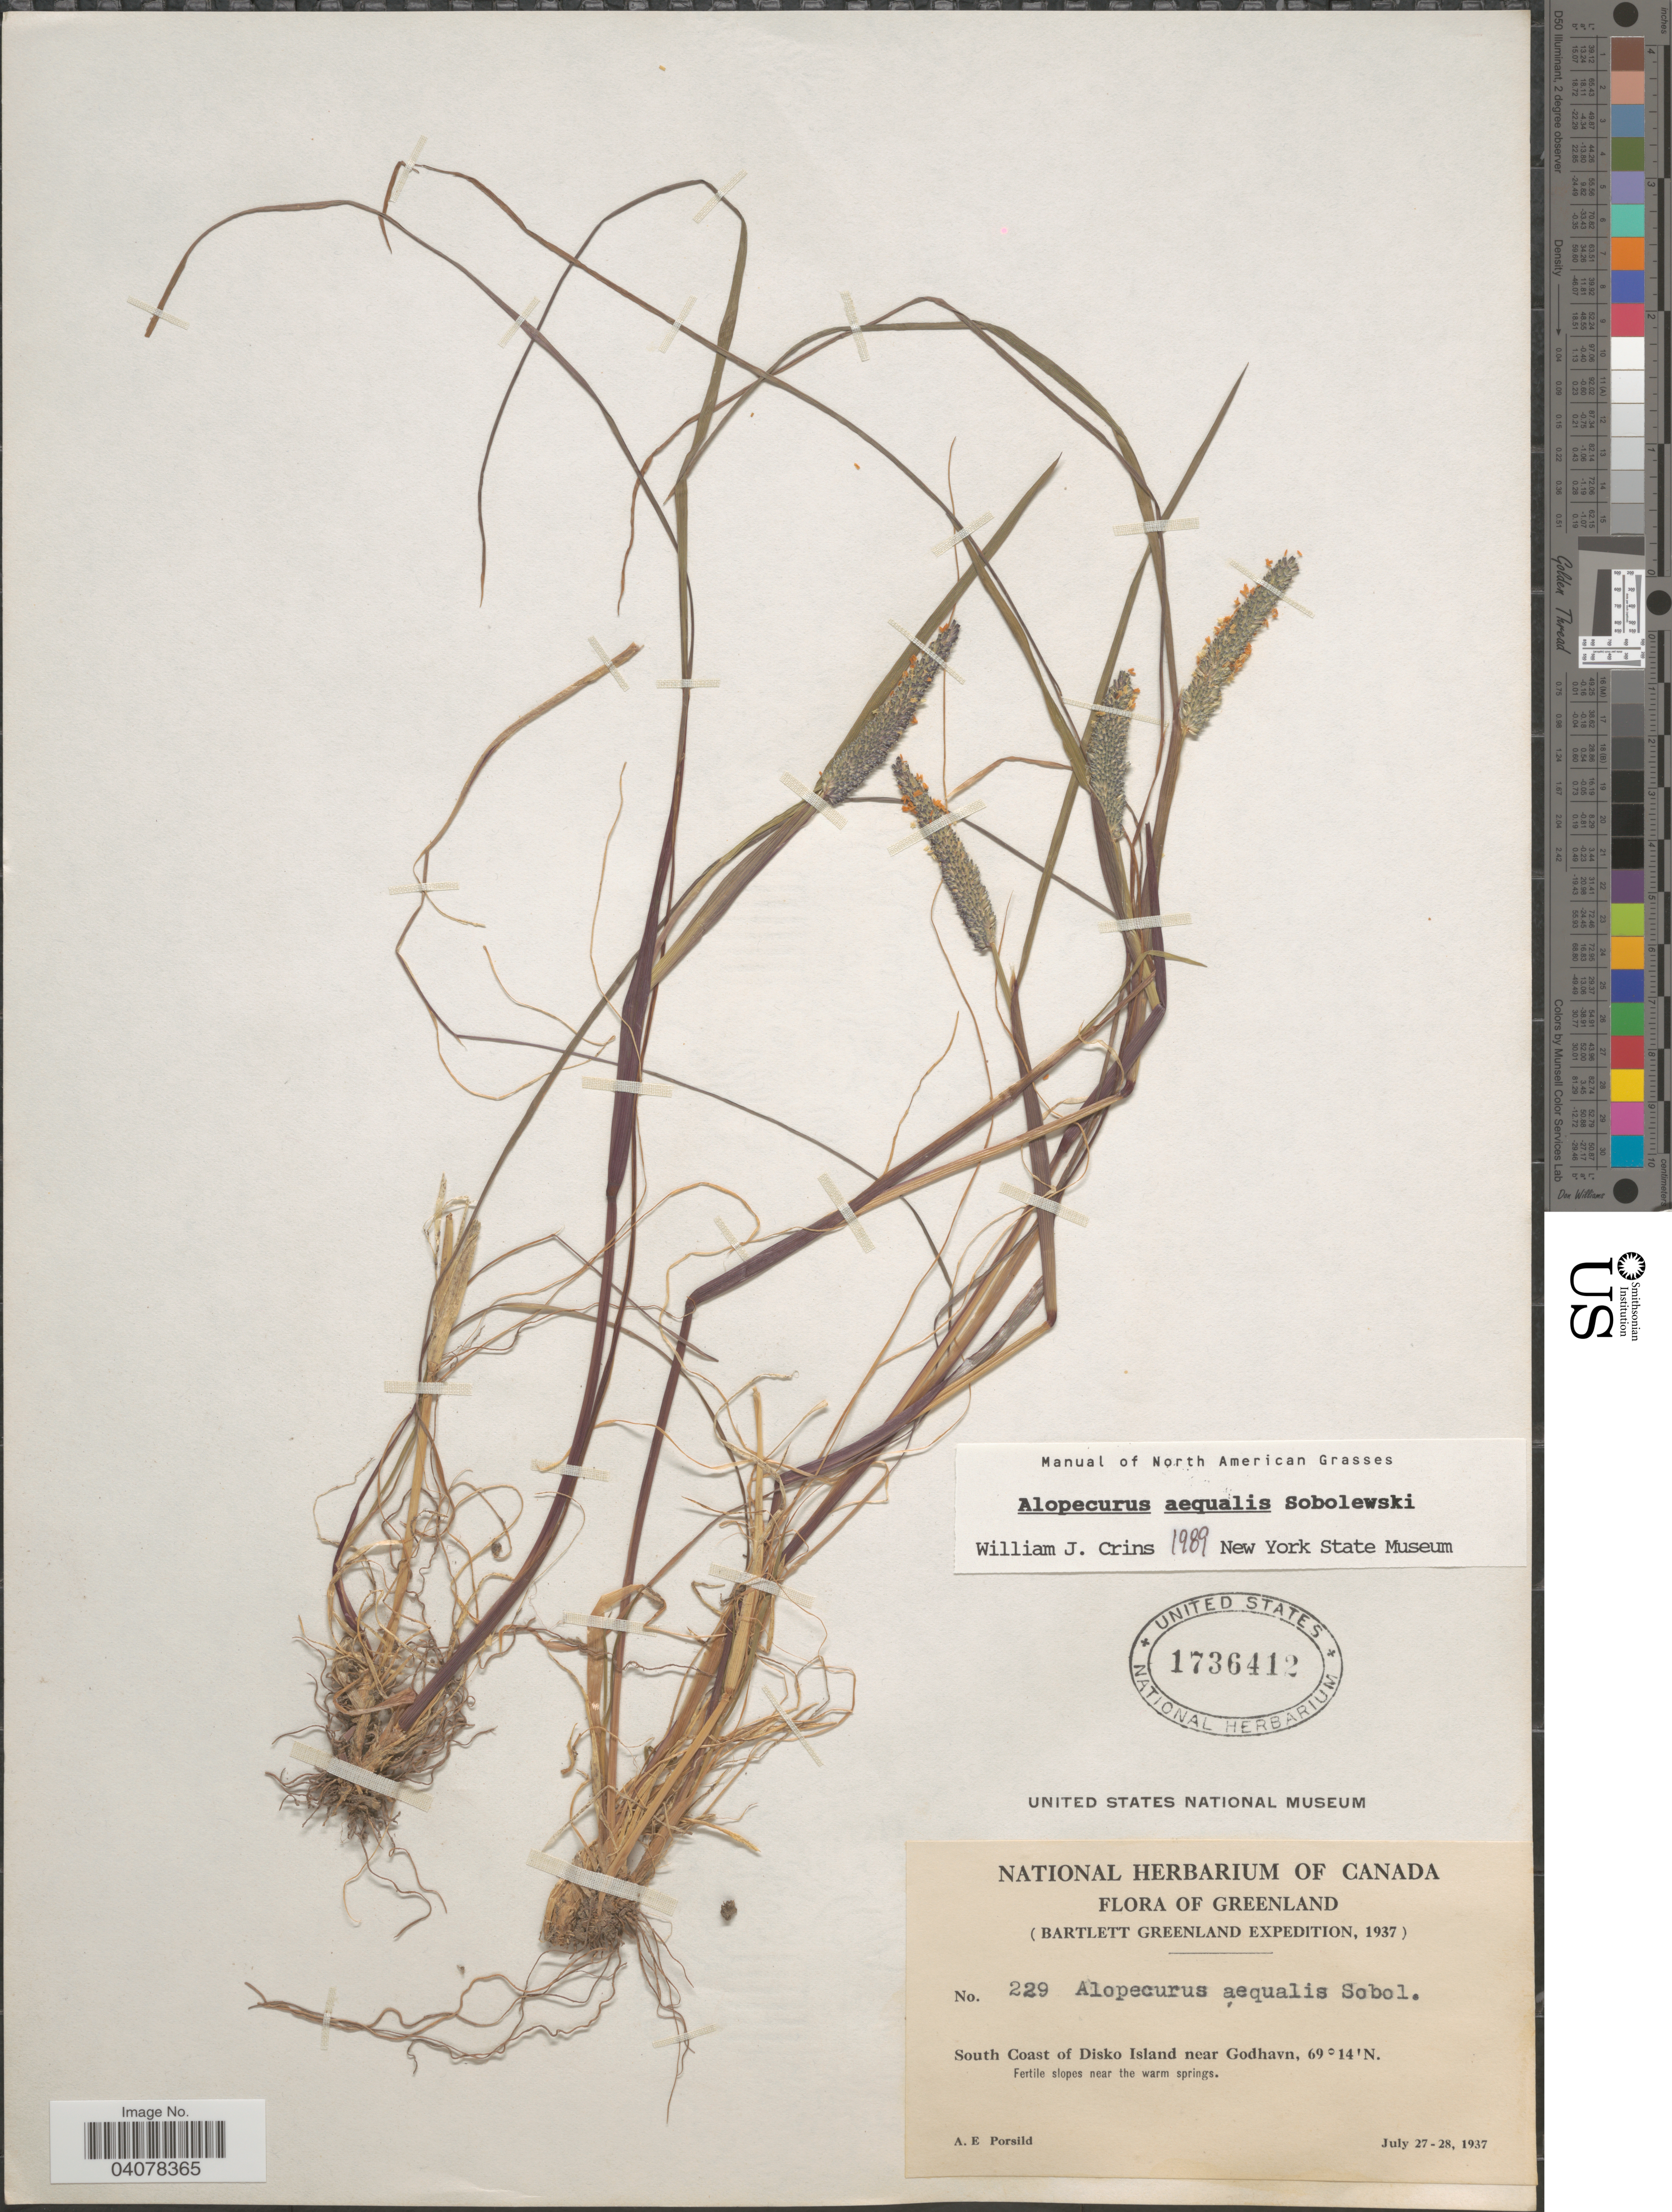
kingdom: Plantae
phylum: Tracheophyta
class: Liliopsida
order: Poales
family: Poaceae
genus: Alopecurus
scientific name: Alopecurus aequalis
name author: Sobol.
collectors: A. E. Porsild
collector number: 229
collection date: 1937-07-27/1937-07-28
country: Greenland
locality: (Bartlett Greenland Expedition, 1937). South Coast of Disko Island near Godhavn.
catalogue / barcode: US 1736412